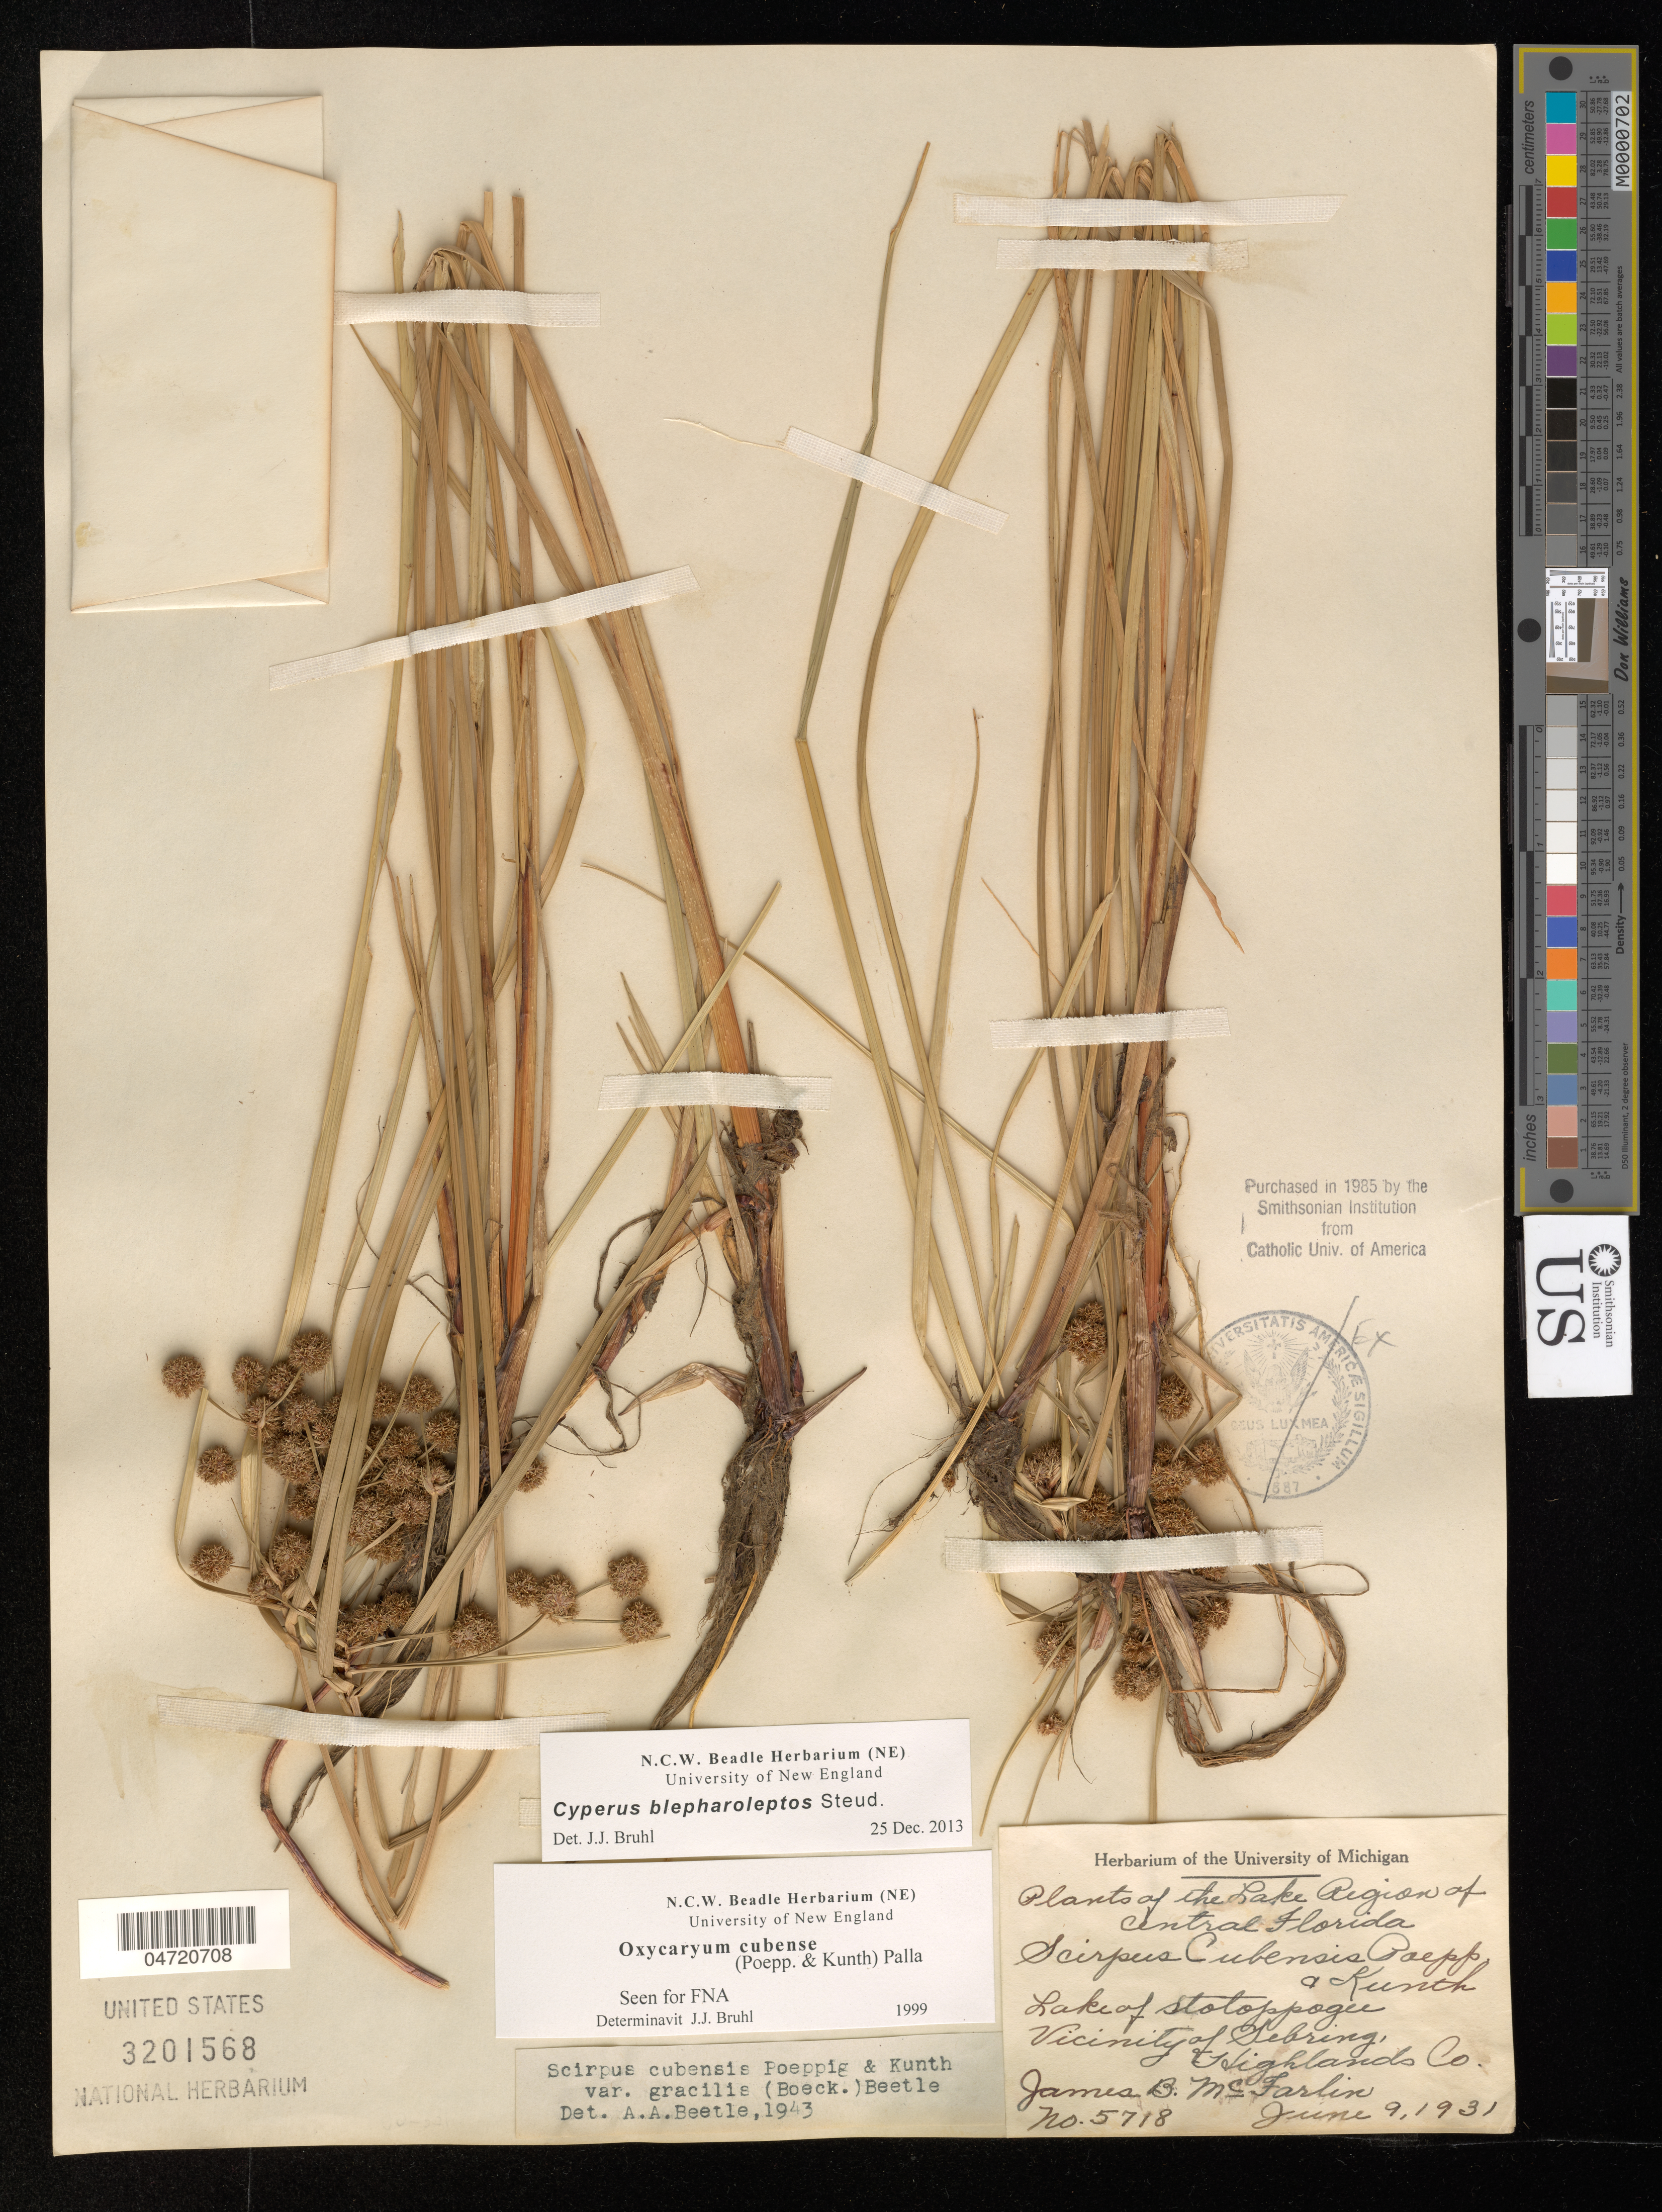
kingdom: Plantae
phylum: Tracheophyta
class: Liliopsida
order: Poales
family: Cyperaceae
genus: Cyperus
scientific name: Cyperus blepharoleptos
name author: Steud.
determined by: Bruhl, J. J., (NE), University of New England (AUSTRALIA)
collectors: J. McFarlin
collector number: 5718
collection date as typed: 09 Jun 1931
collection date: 1931-06-09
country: United States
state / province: Florida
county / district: Highlands County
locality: Vicinity of Sebring; Lake of "Stotoppogee"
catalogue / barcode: US 3201568